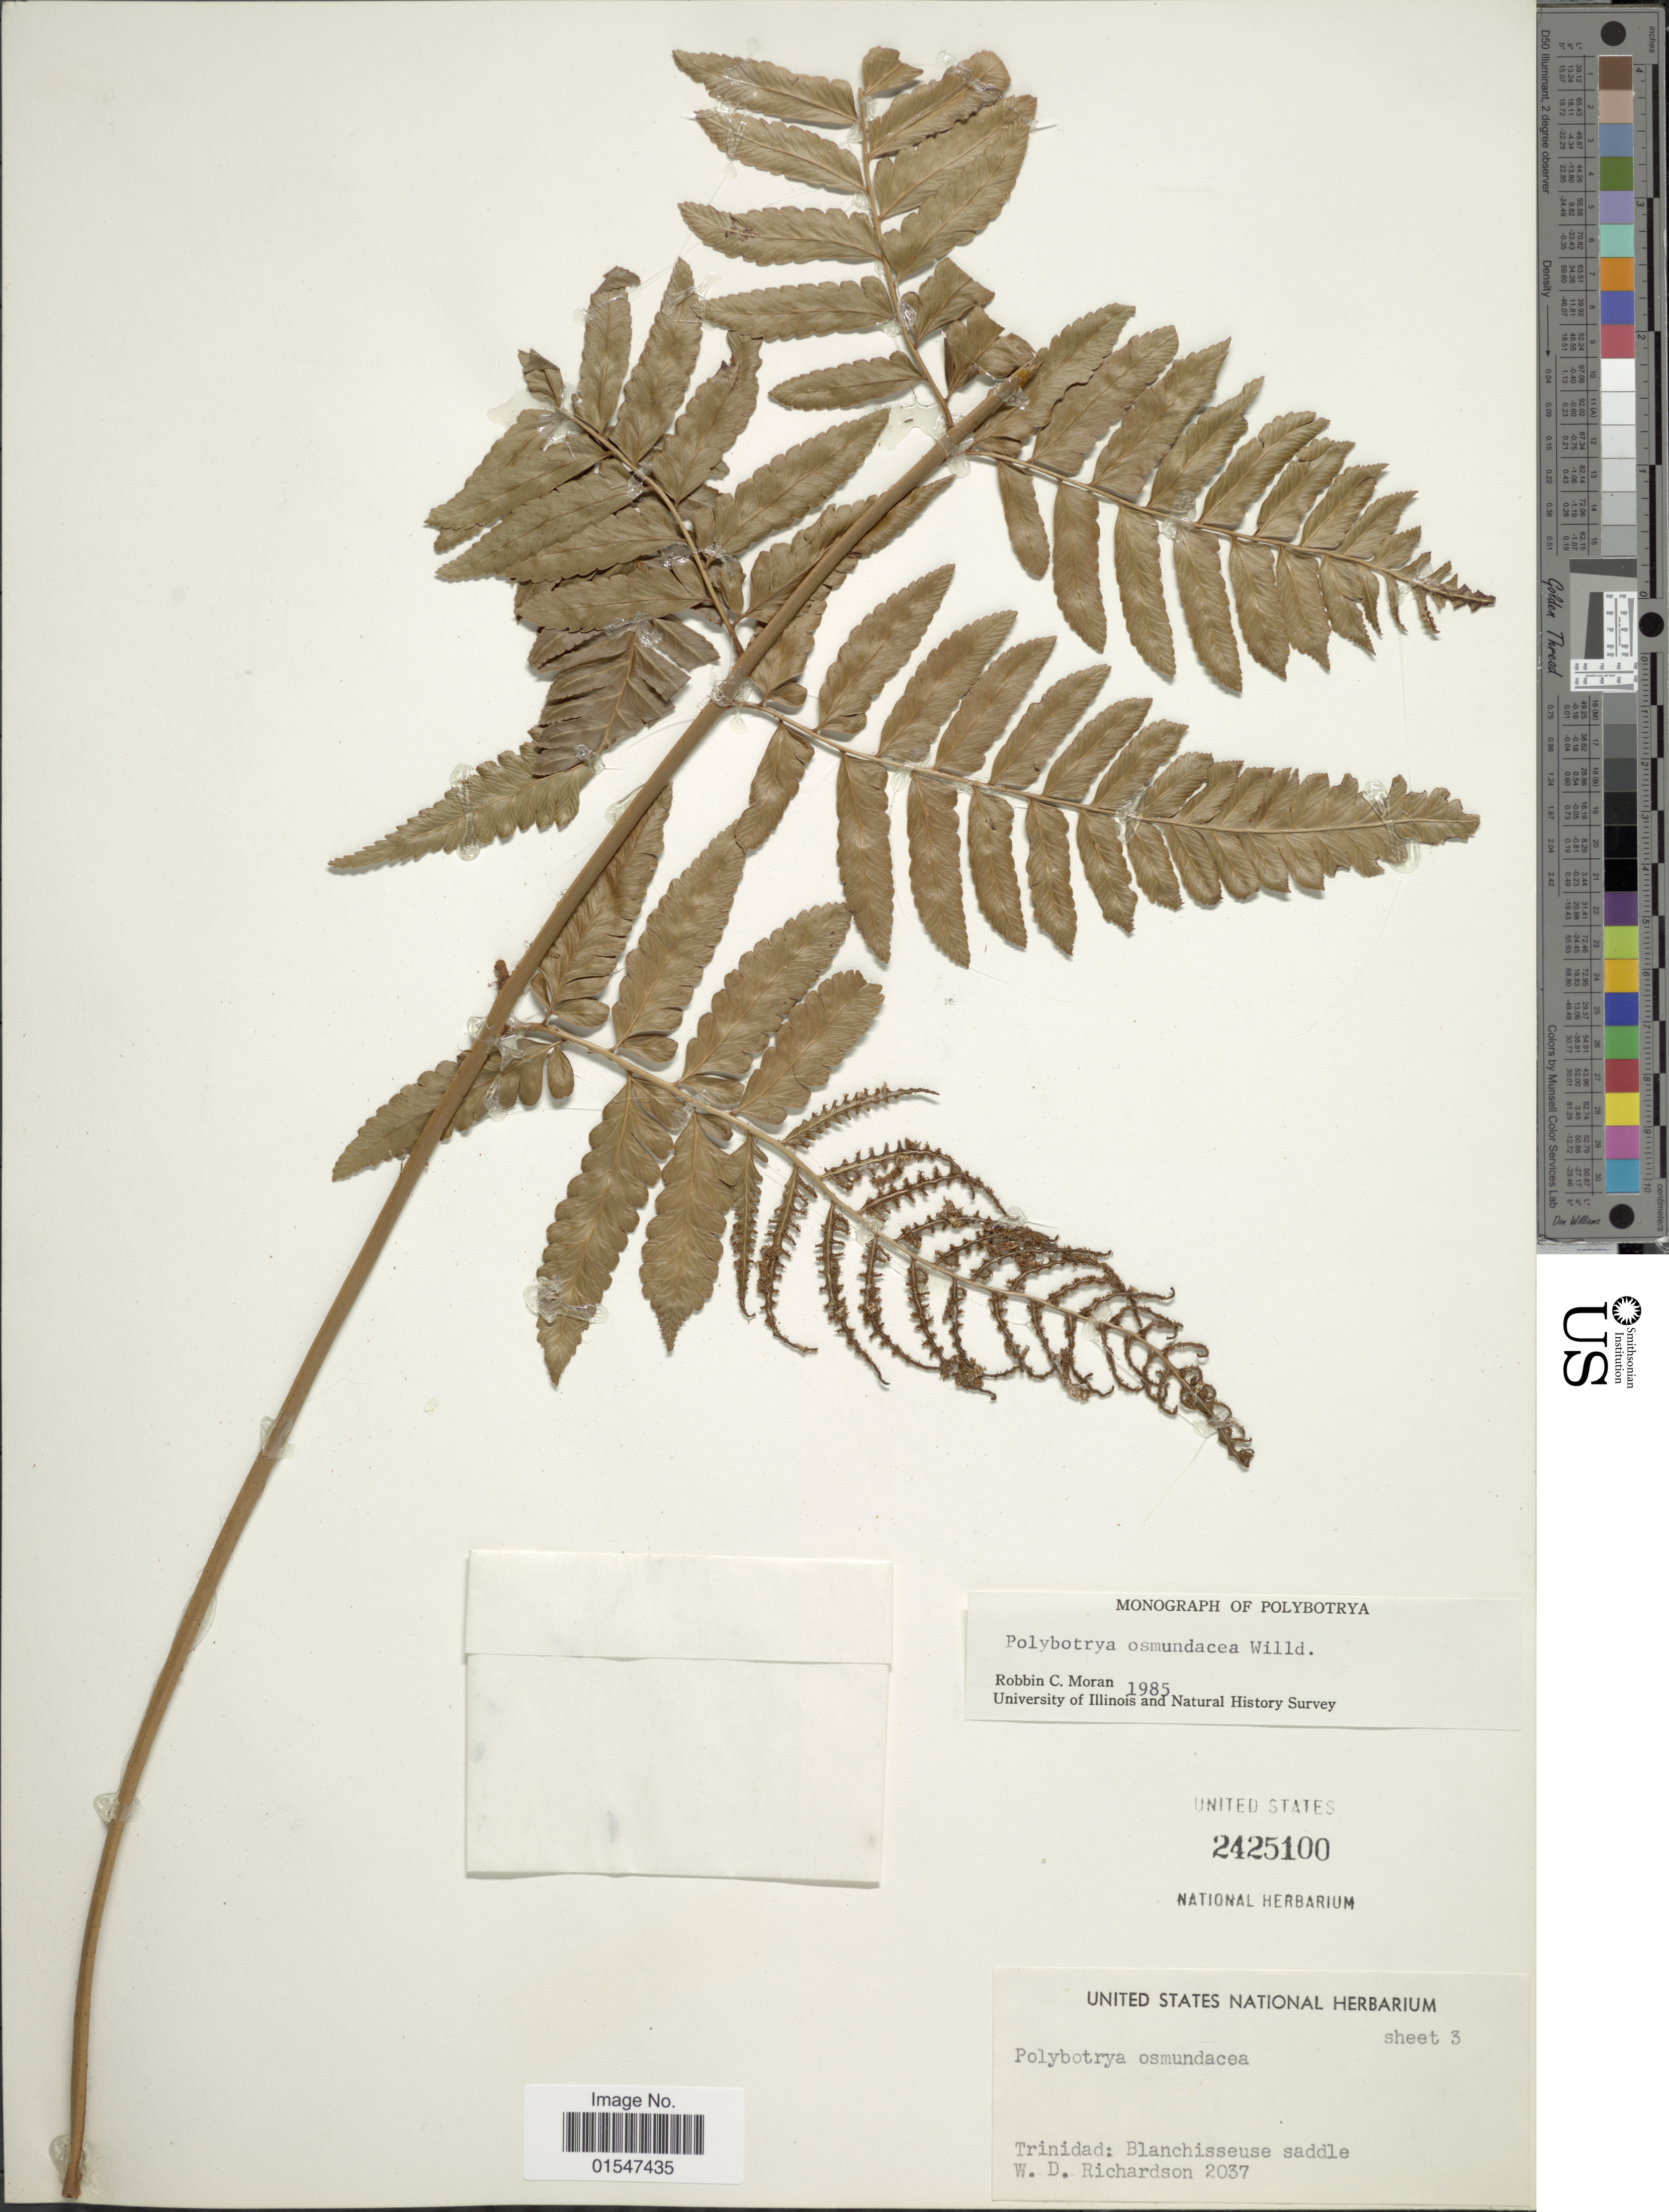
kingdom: Plantae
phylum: Tracheophyta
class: Polypodiopsida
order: Polypodiales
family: Dryopteridaceae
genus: Polybotrya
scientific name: Polybotrya osmundacea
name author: Humb. & Bonpl. ex Willd.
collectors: W. D. Richardson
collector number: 2037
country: Trinidad and Tobago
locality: Blanchisseuse saddle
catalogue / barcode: US 2425100